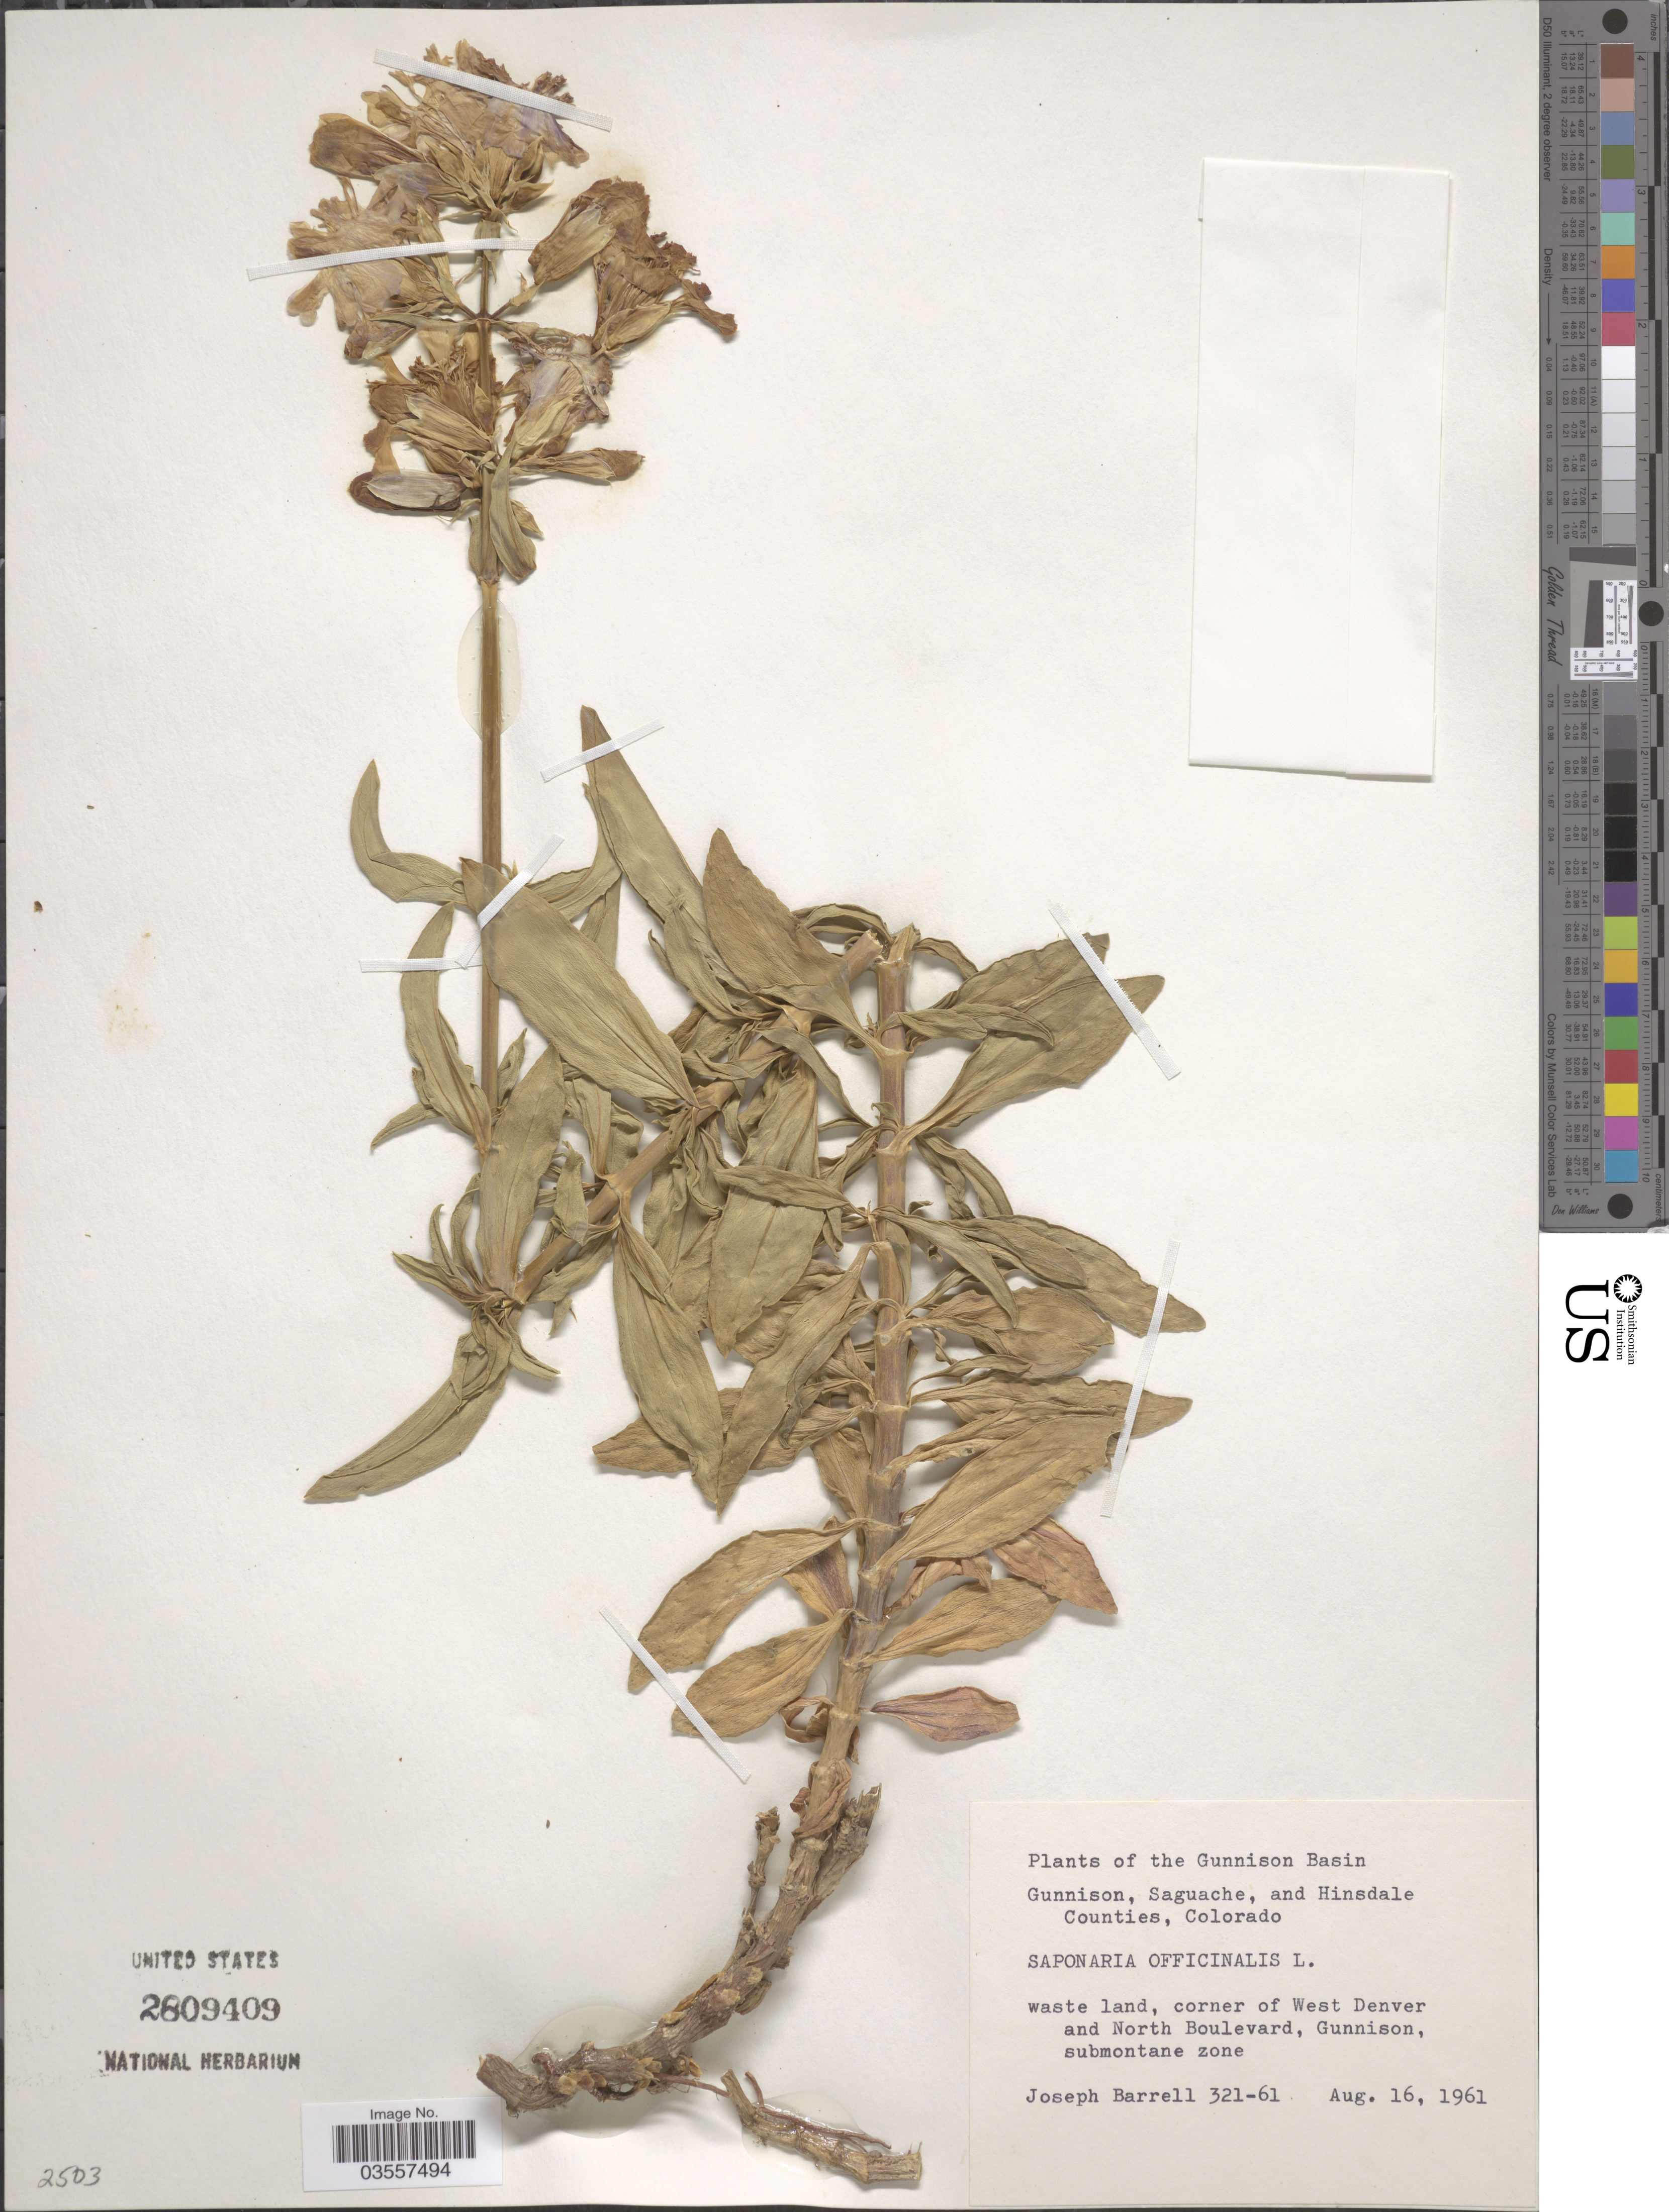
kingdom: Plantae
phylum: Tracheophyta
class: Magnoliopsida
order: Caryophyllales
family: Caryophyllaceae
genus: Saponaria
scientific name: Saponaria officinalis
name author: L.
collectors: J. Barrell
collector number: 321-61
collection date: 1961-08-16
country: United States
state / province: Colorado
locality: Gunnison Basin. Waste land, corner of West Denver and North Boulevard, Gunnison, submontane zone.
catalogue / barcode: US 2809409